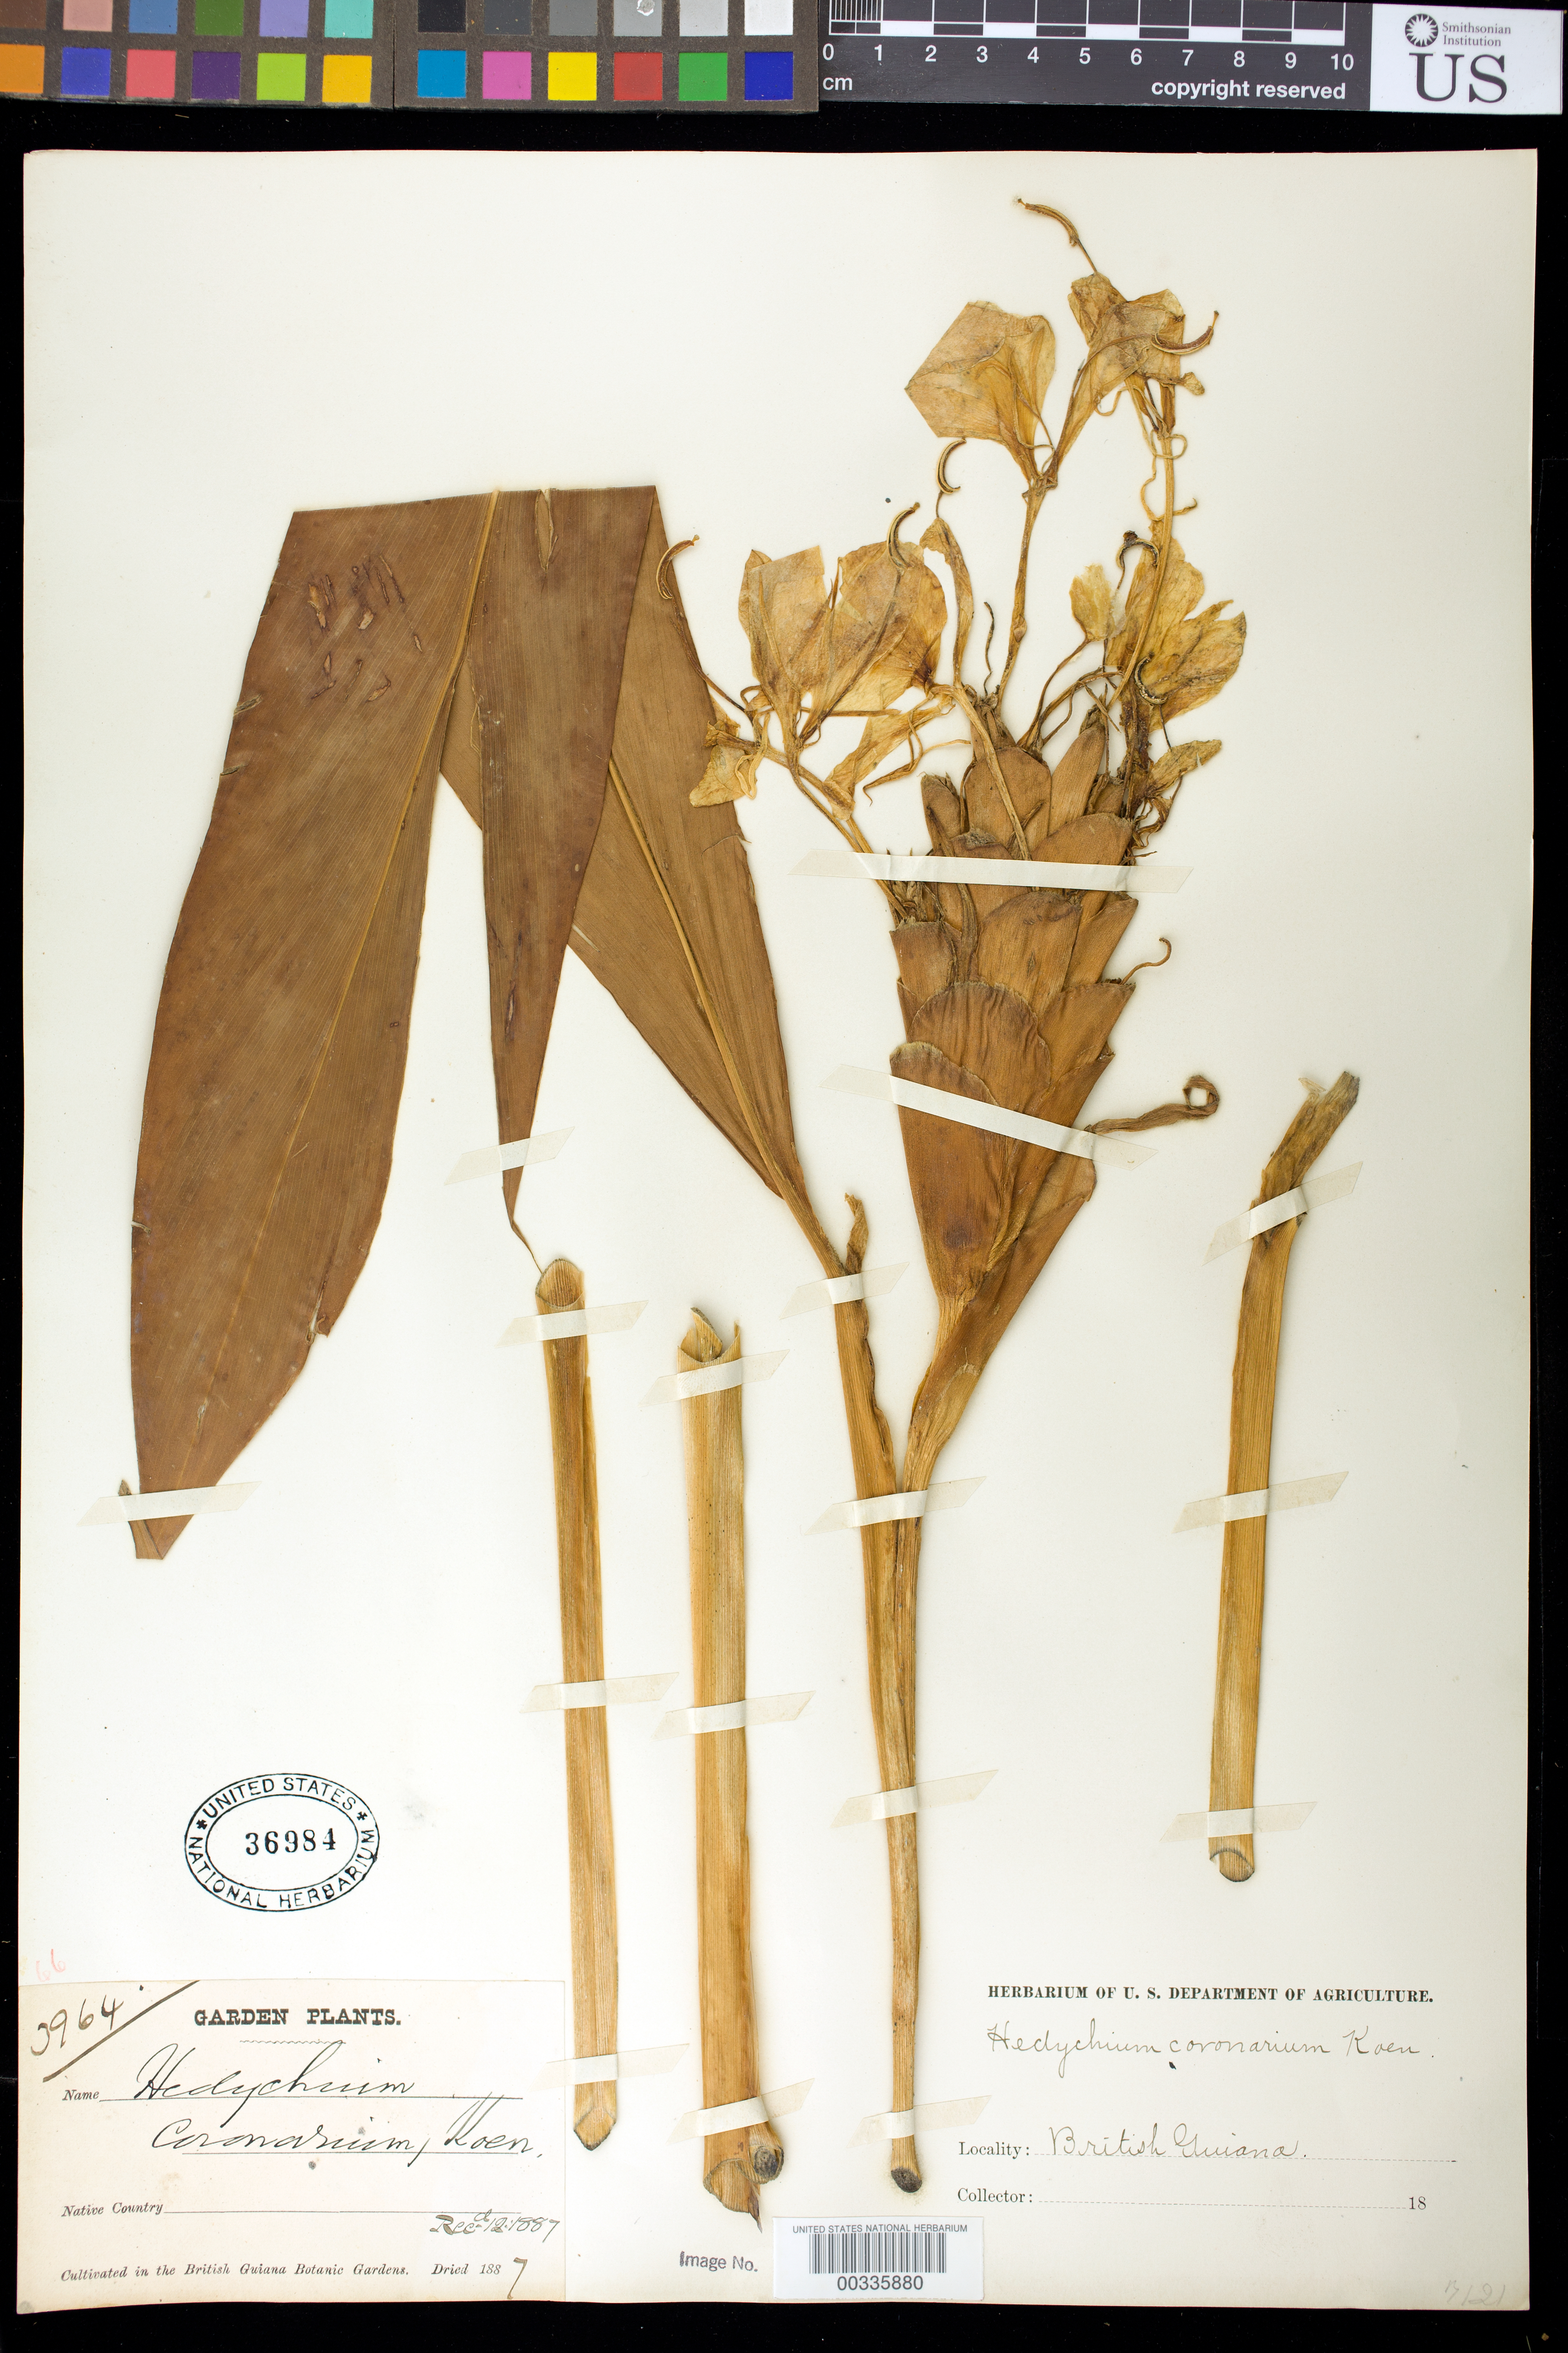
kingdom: Plantae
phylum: Tracheophyta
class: Liliopsida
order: Zingiberales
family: Zingiberaceae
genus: Hedychium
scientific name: Hedychium coronarium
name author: J. Koenig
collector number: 3964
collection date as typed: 1887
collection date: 1887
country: Guyana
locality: British guiana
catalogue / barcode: US 36984